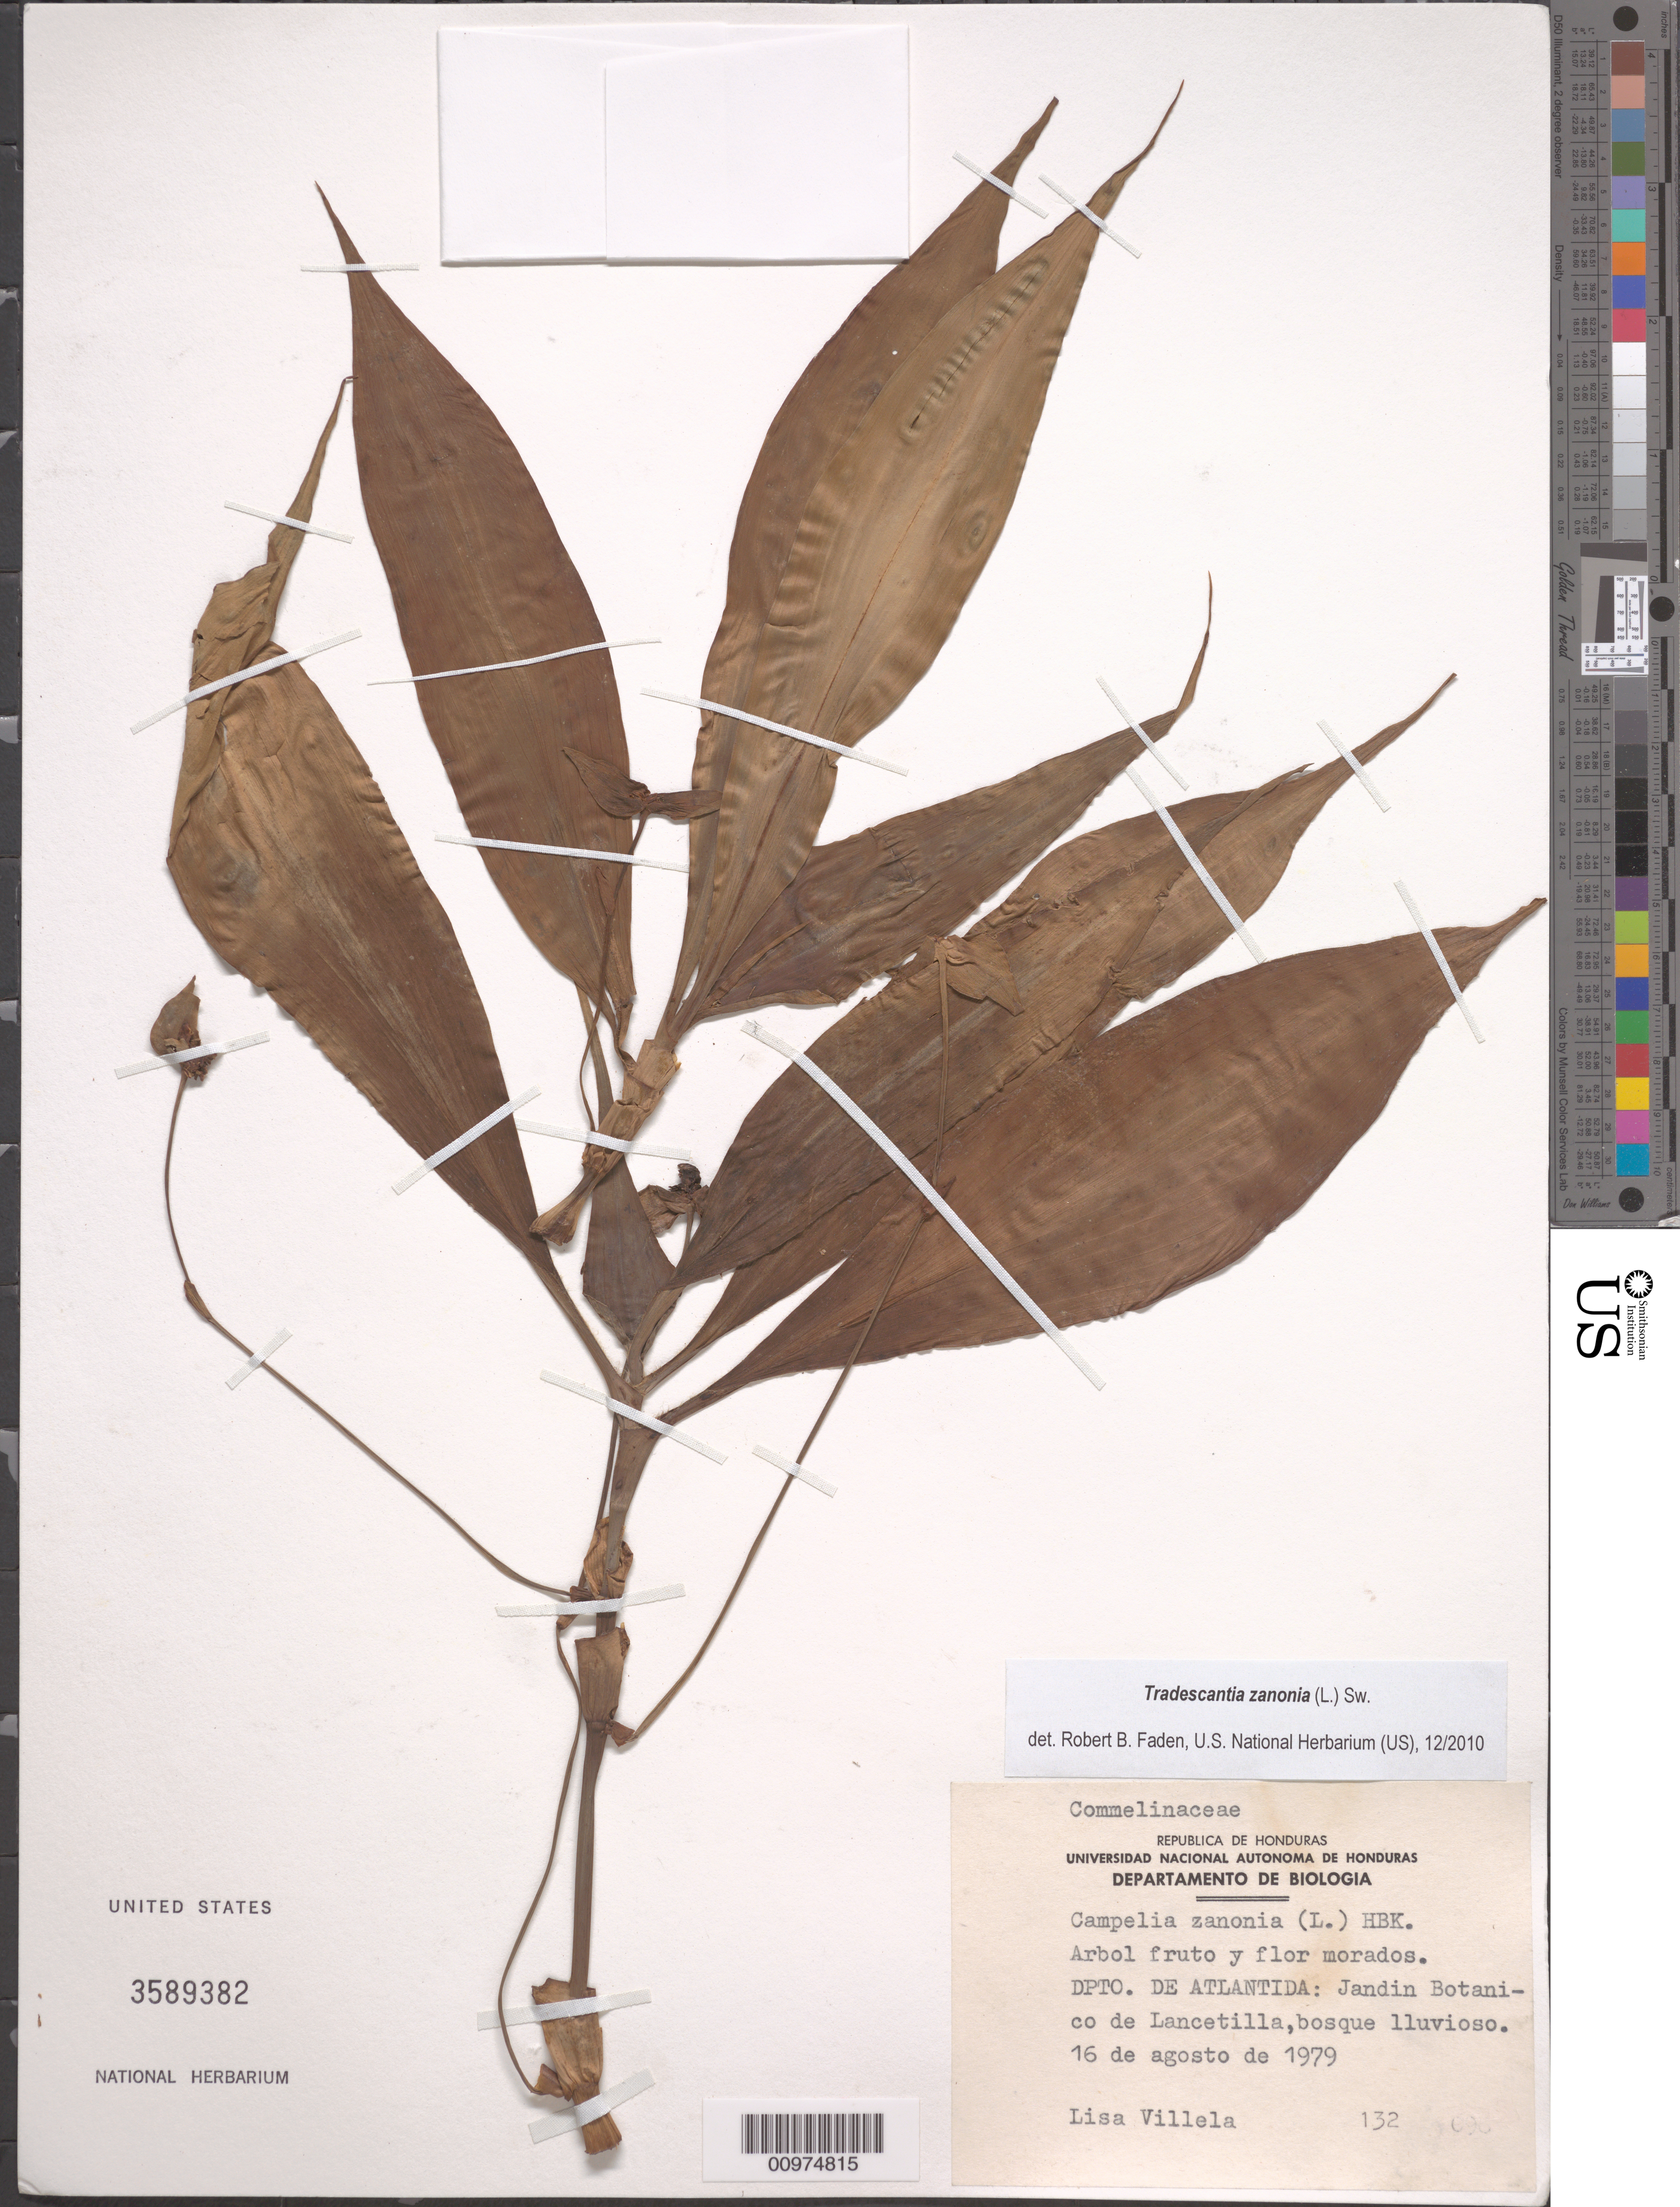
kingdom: Plantae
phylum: Tracheophyta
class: Liliopsida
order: Commelinales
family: Commelinaceae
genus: Tradescantia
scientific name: Tradescantia zanonia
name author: (L.) Sw.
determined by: Faden, Robert B., (US), Smithsonian Institution - National Museum of Natural History (UNITED STATES)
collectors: L. Villela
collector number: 132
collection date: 1979-08-16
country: Honduras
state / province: Atlántida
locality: Jandin Botanico de Lancetilla, bosque lluvioso.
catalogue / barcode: US 3589382